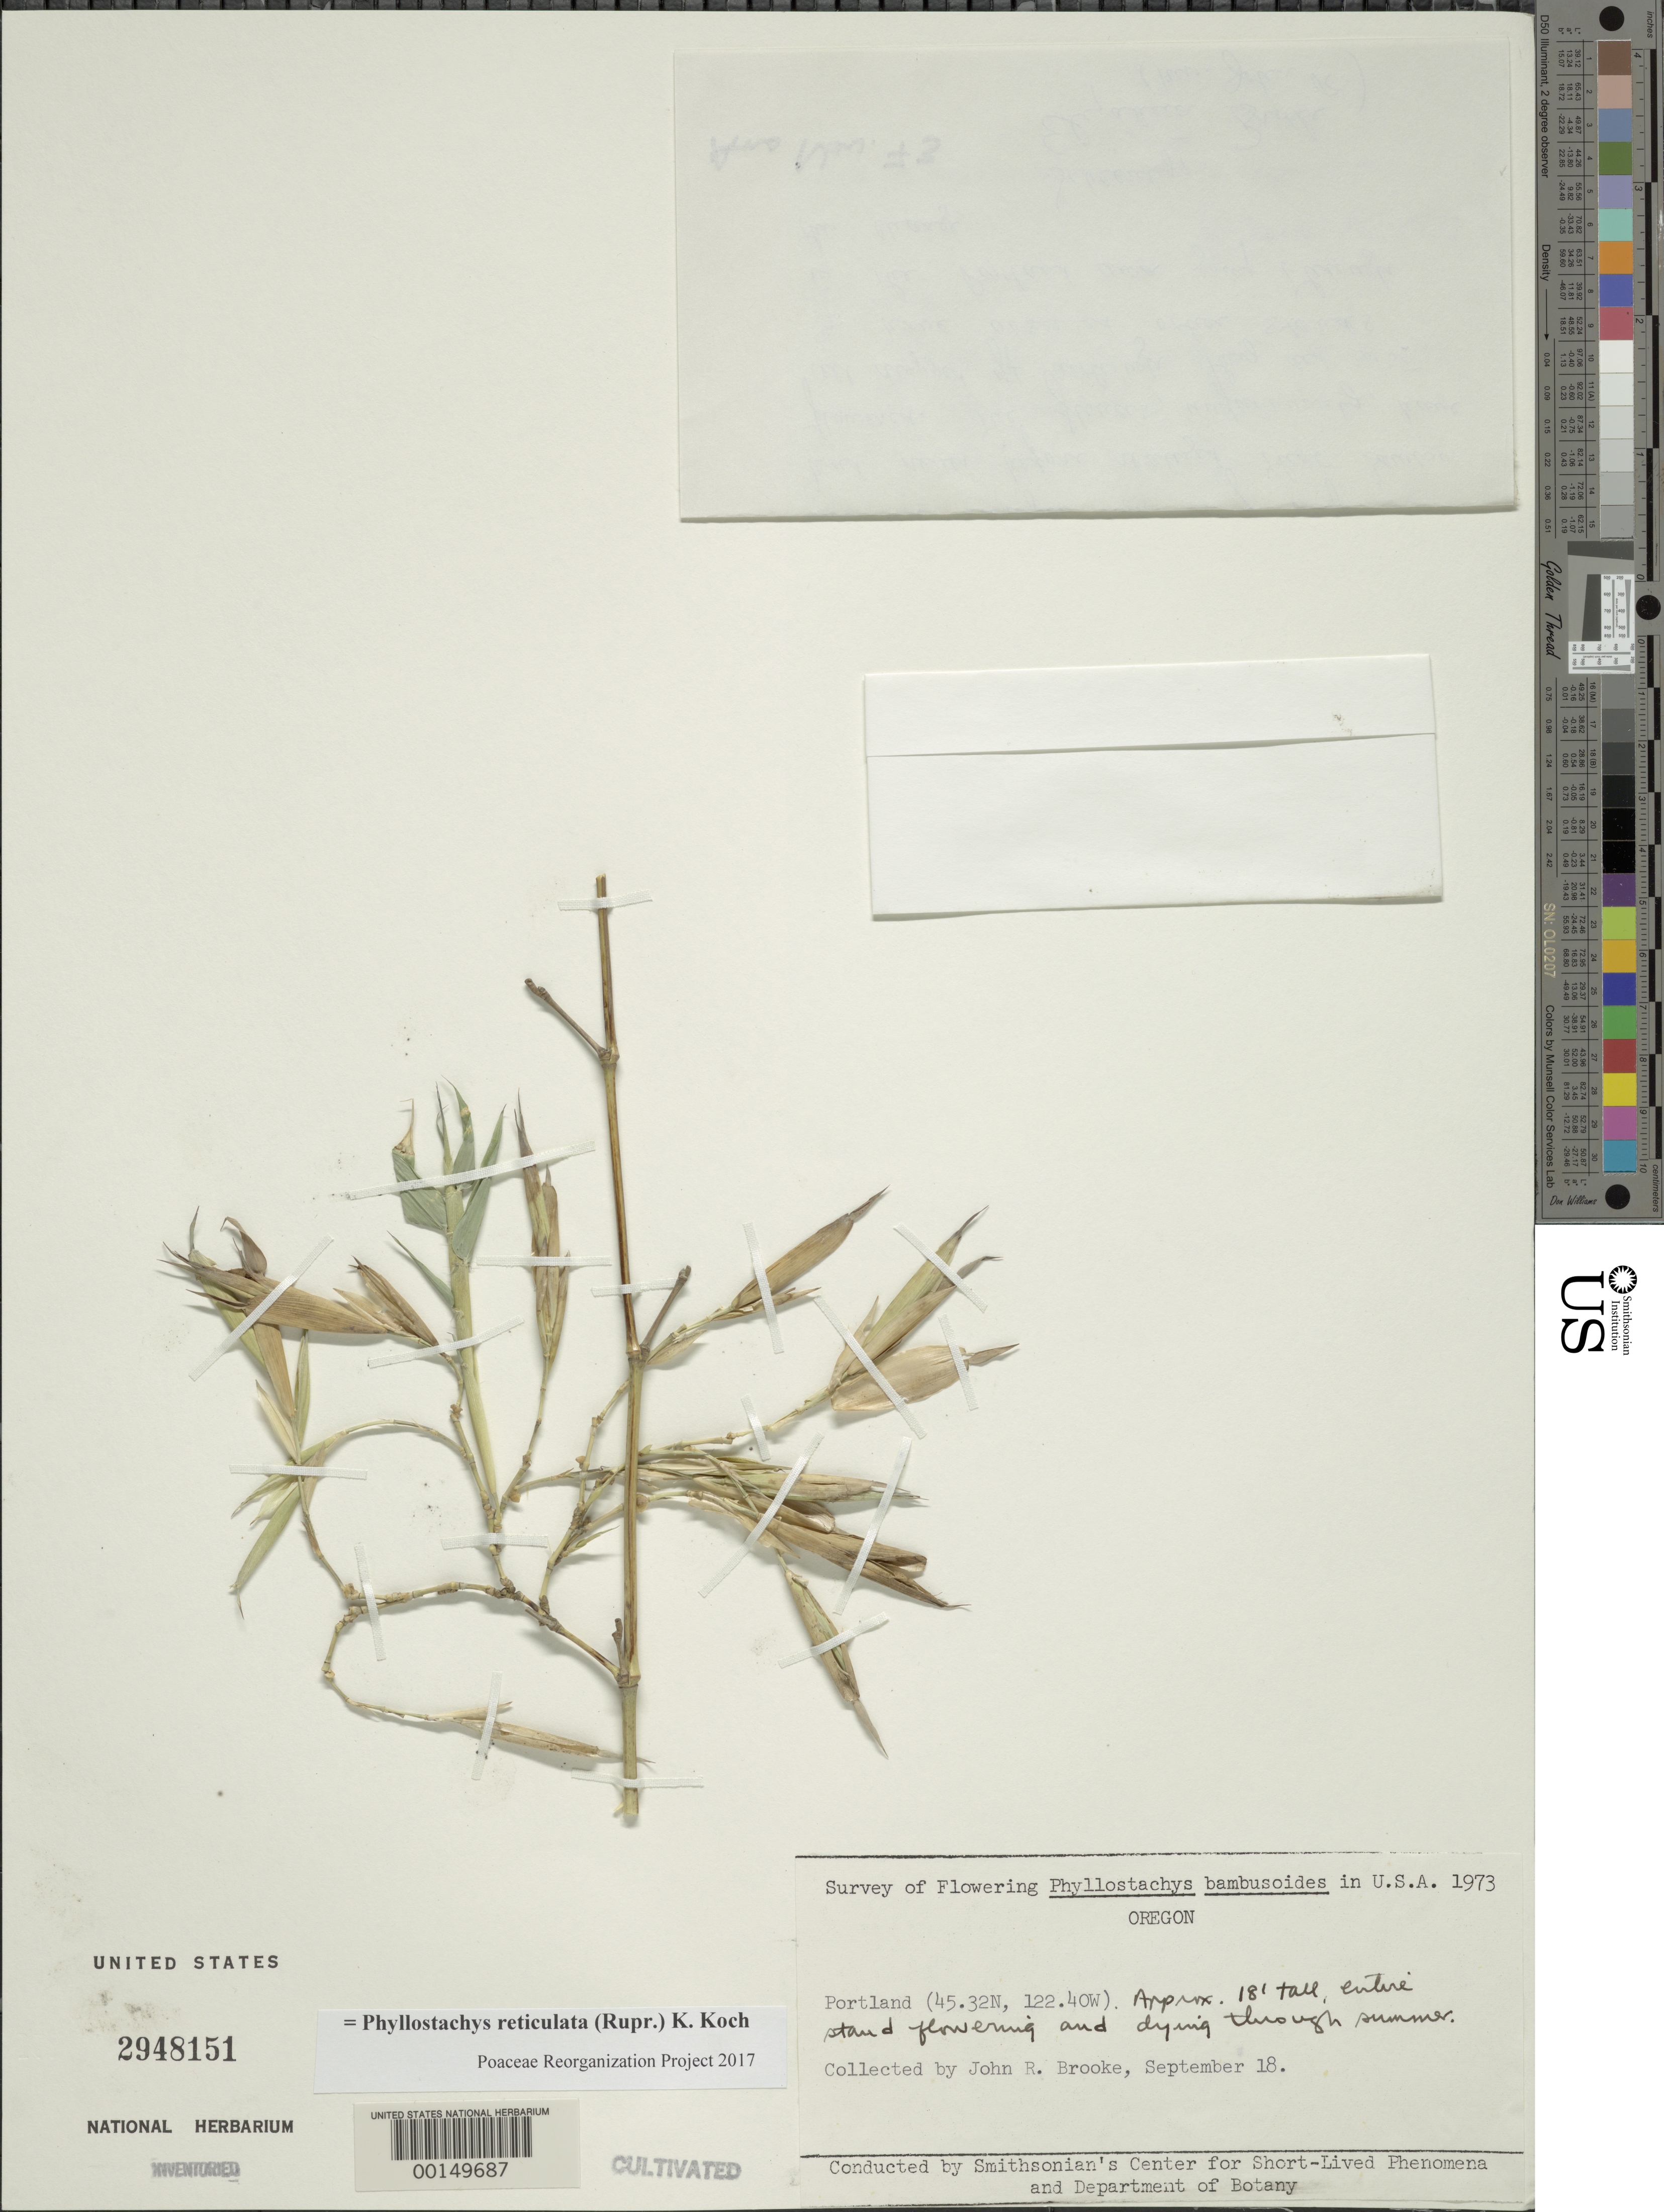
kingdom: Plantae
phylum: Tracheophyta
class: Liliopsida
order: Poales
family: Poaceae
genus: Phyllostachys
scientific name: Phyllostachys reticulata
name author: (Rupr.) K. Koch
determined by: Poaceae Reorganization Project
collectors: J. Brooke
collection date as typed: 18 Sep 1973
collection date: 1973-09-18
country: United States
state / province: Oregon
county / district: Multnomah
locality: Portland, lat. 45.32n: long. 122.40w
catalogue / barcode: US 2948151